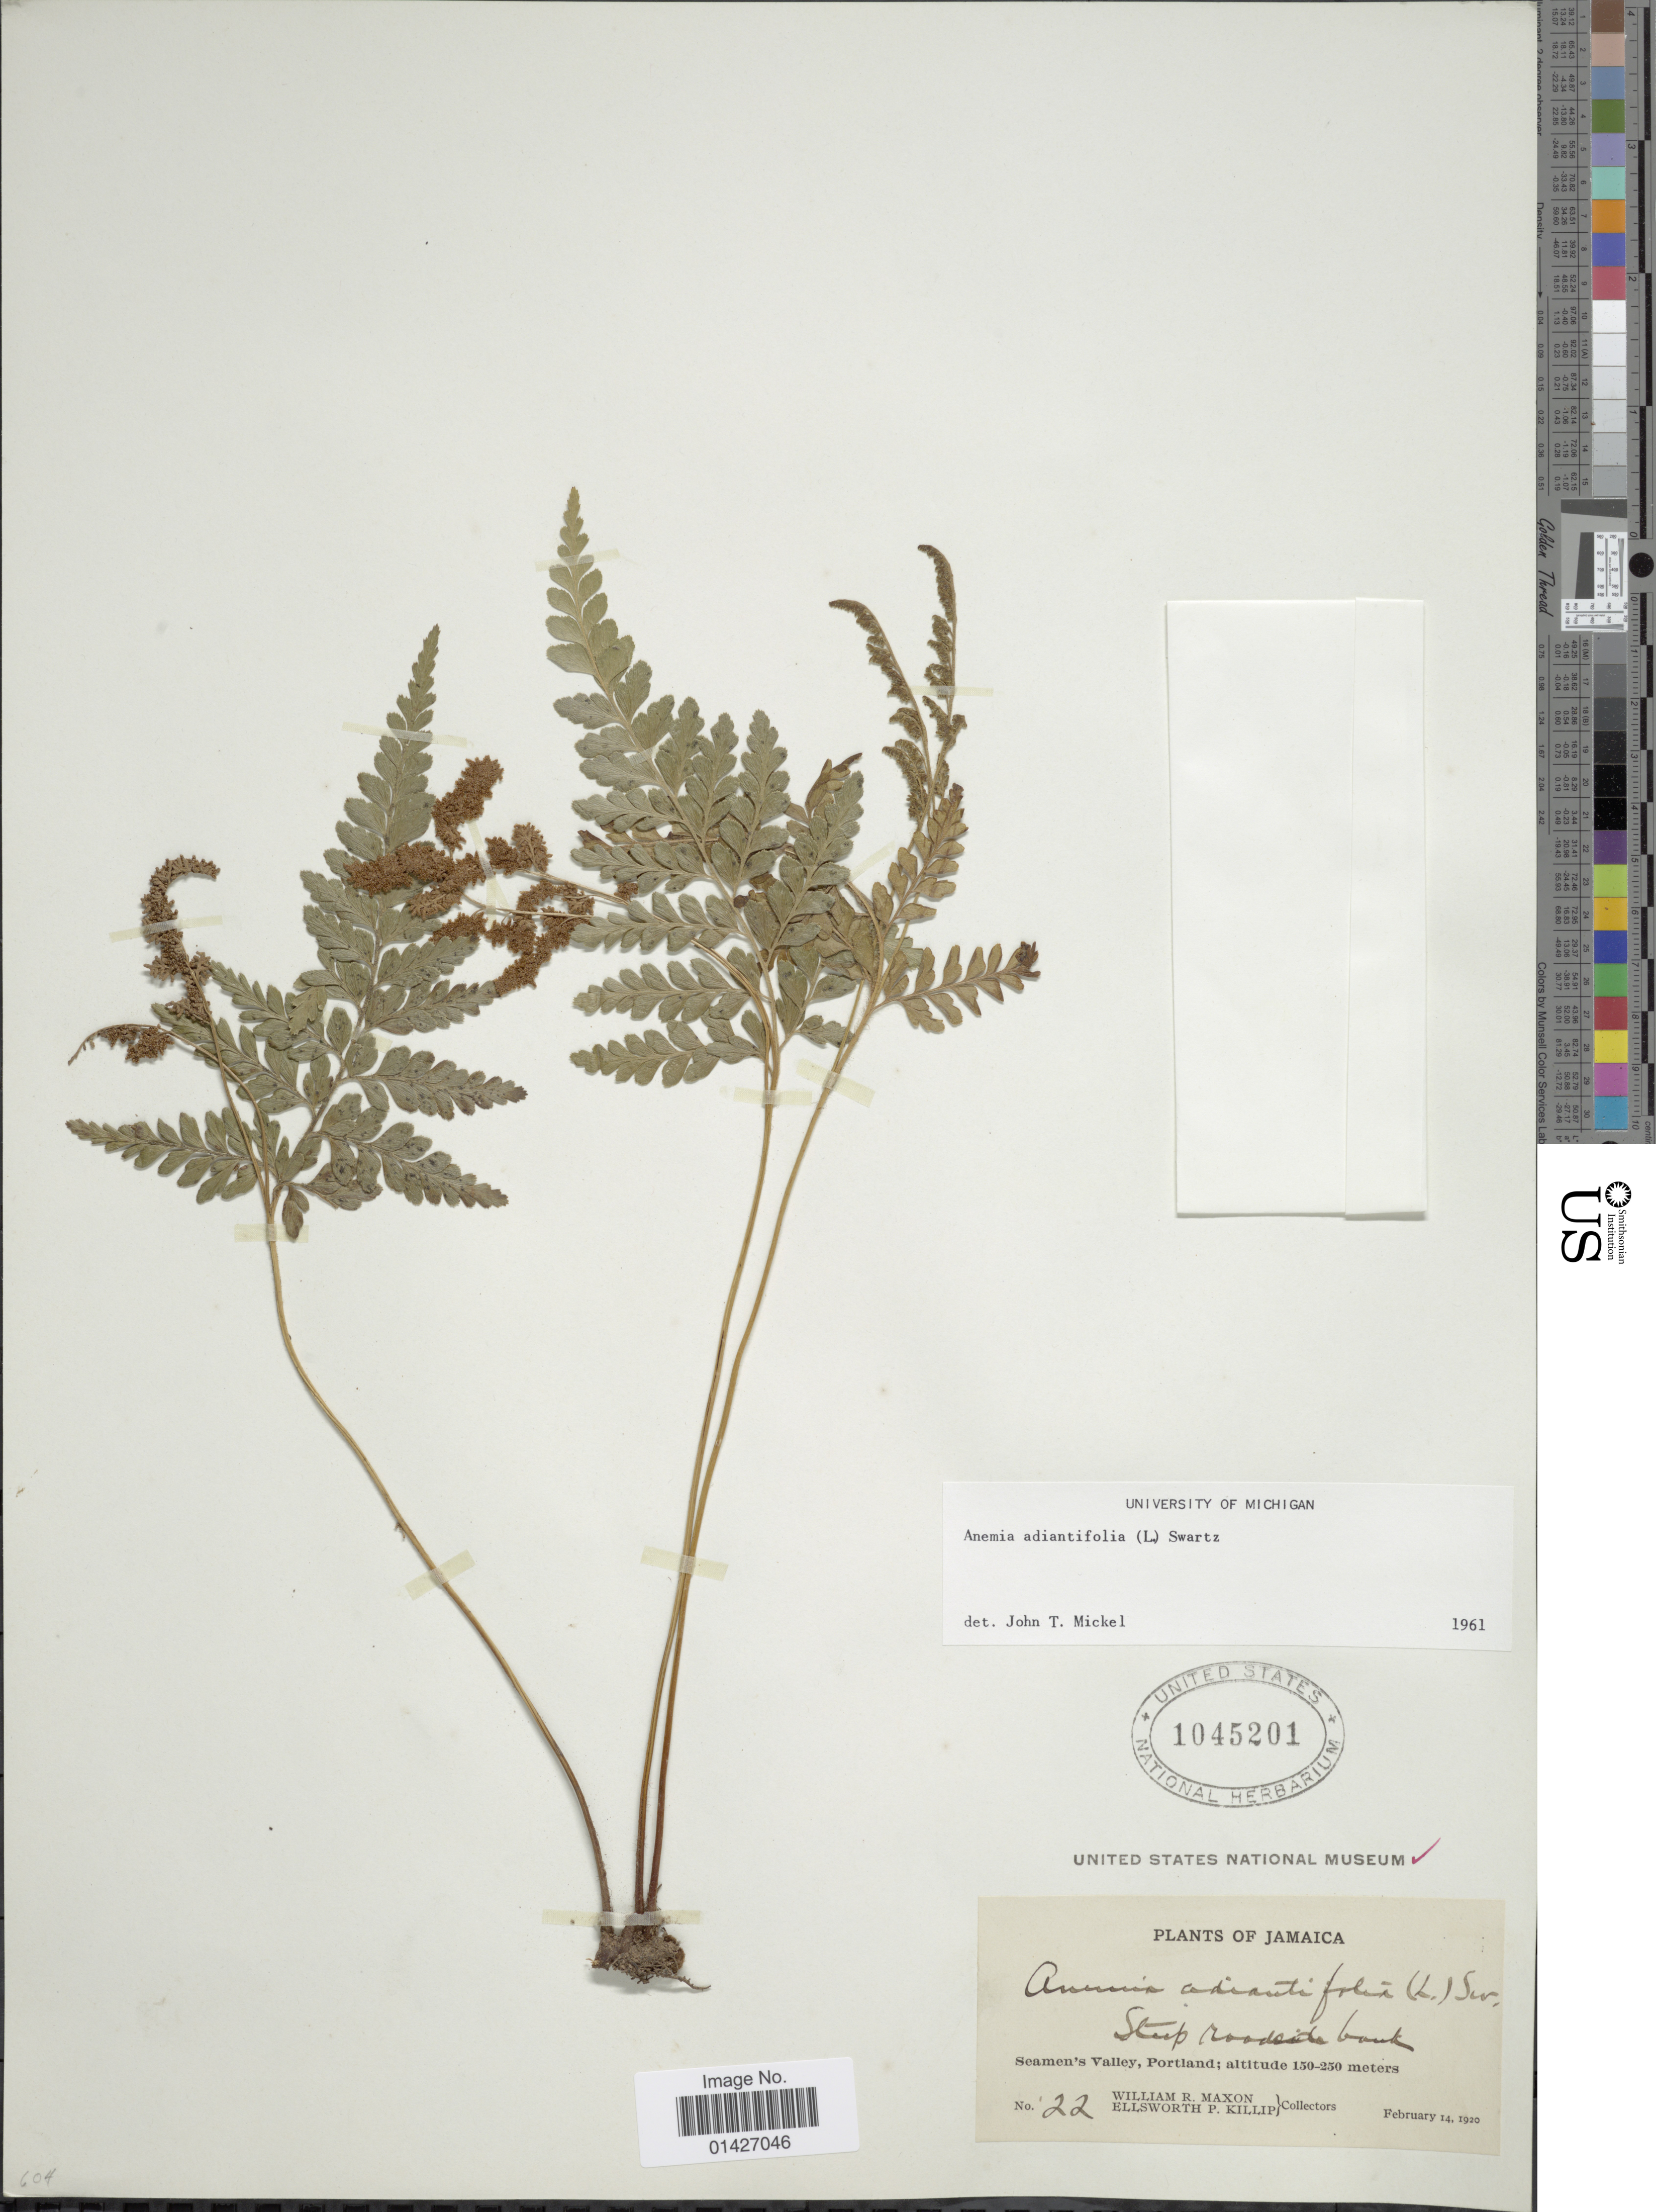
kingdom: Plantae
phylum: Tracheophyta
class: Polypodiopsida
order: Schizaeales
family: Anemiaceae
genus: Anemia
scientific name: Anemia adiantifolia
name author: (L.) Sw.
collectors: W. R. Maxon & E. P. Killip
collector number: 22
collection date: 1920-02-14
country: Jamaica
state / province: Portland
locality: Seamen's Valley, Portland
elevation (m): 150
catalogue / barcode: US 1045201